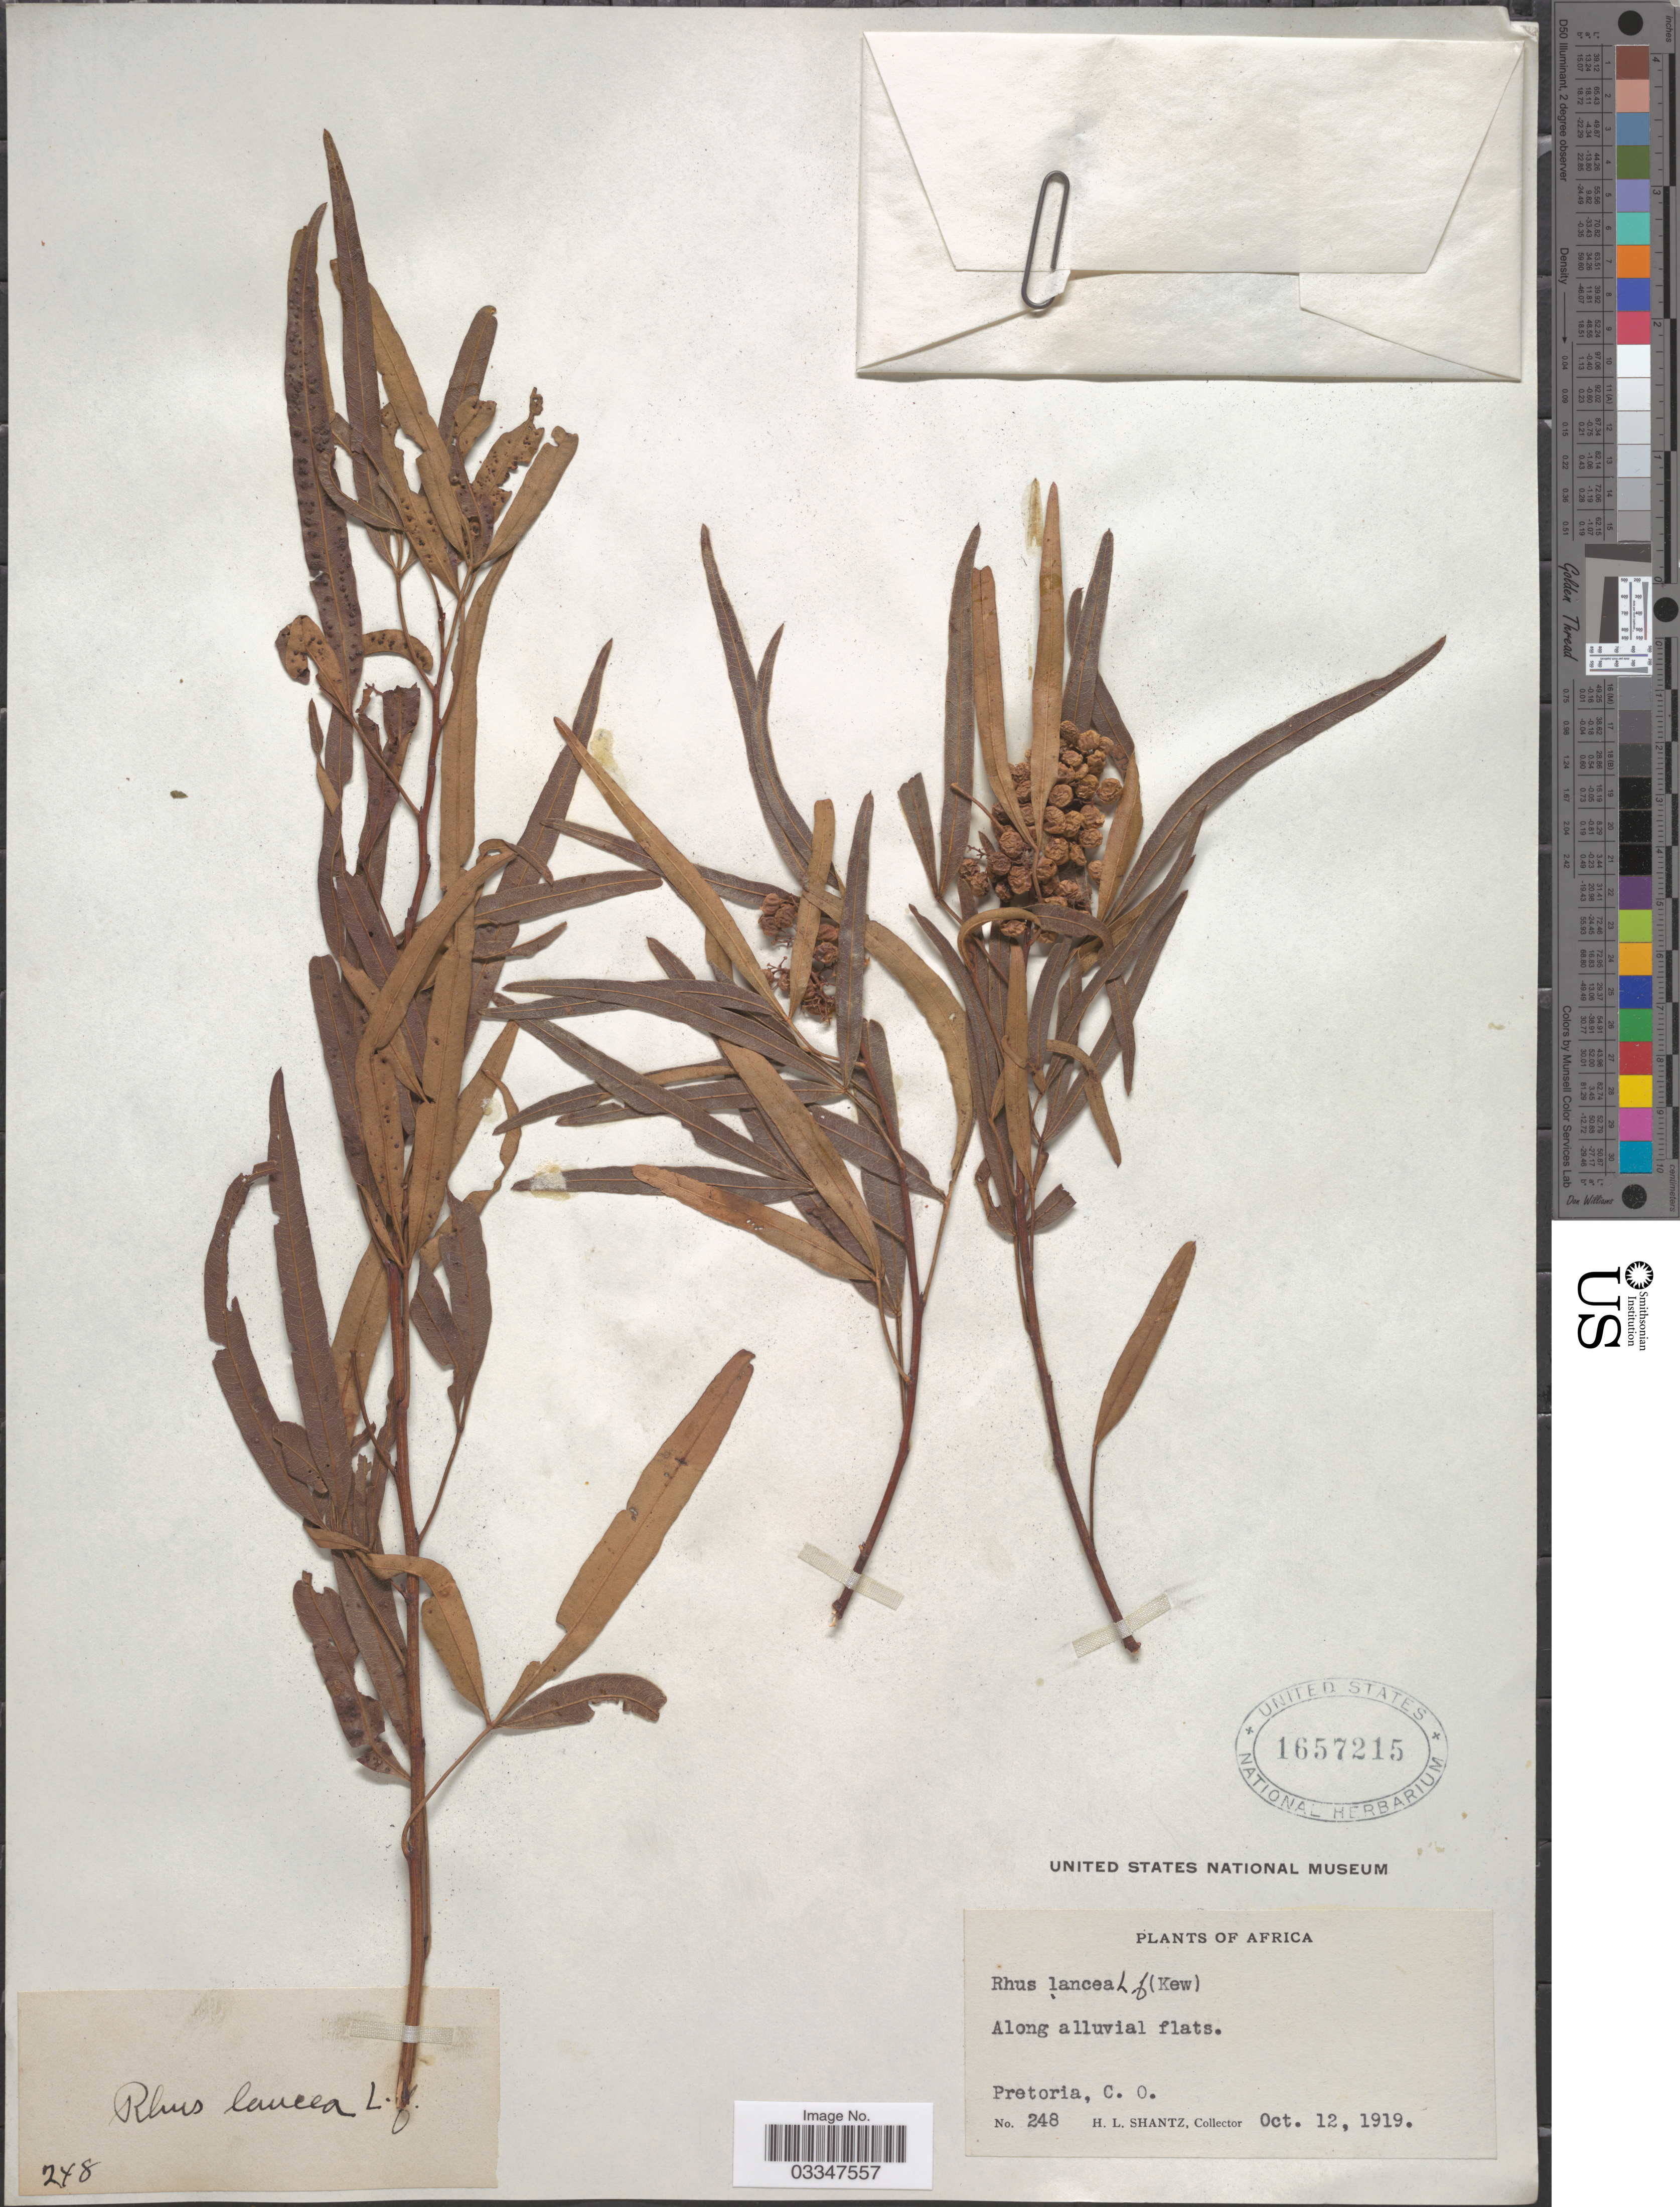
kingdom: Plantae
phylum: Tracheophyta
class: Magnoliopsida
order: Sapindales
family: Anacardiaceae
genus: Rhus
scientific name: Rhus lancea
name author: L. f.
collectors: H. Shantz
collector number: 248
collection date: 1919-10-12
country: South Africa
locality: Africa. Pretoria, C. O.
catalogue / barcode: US 1657215